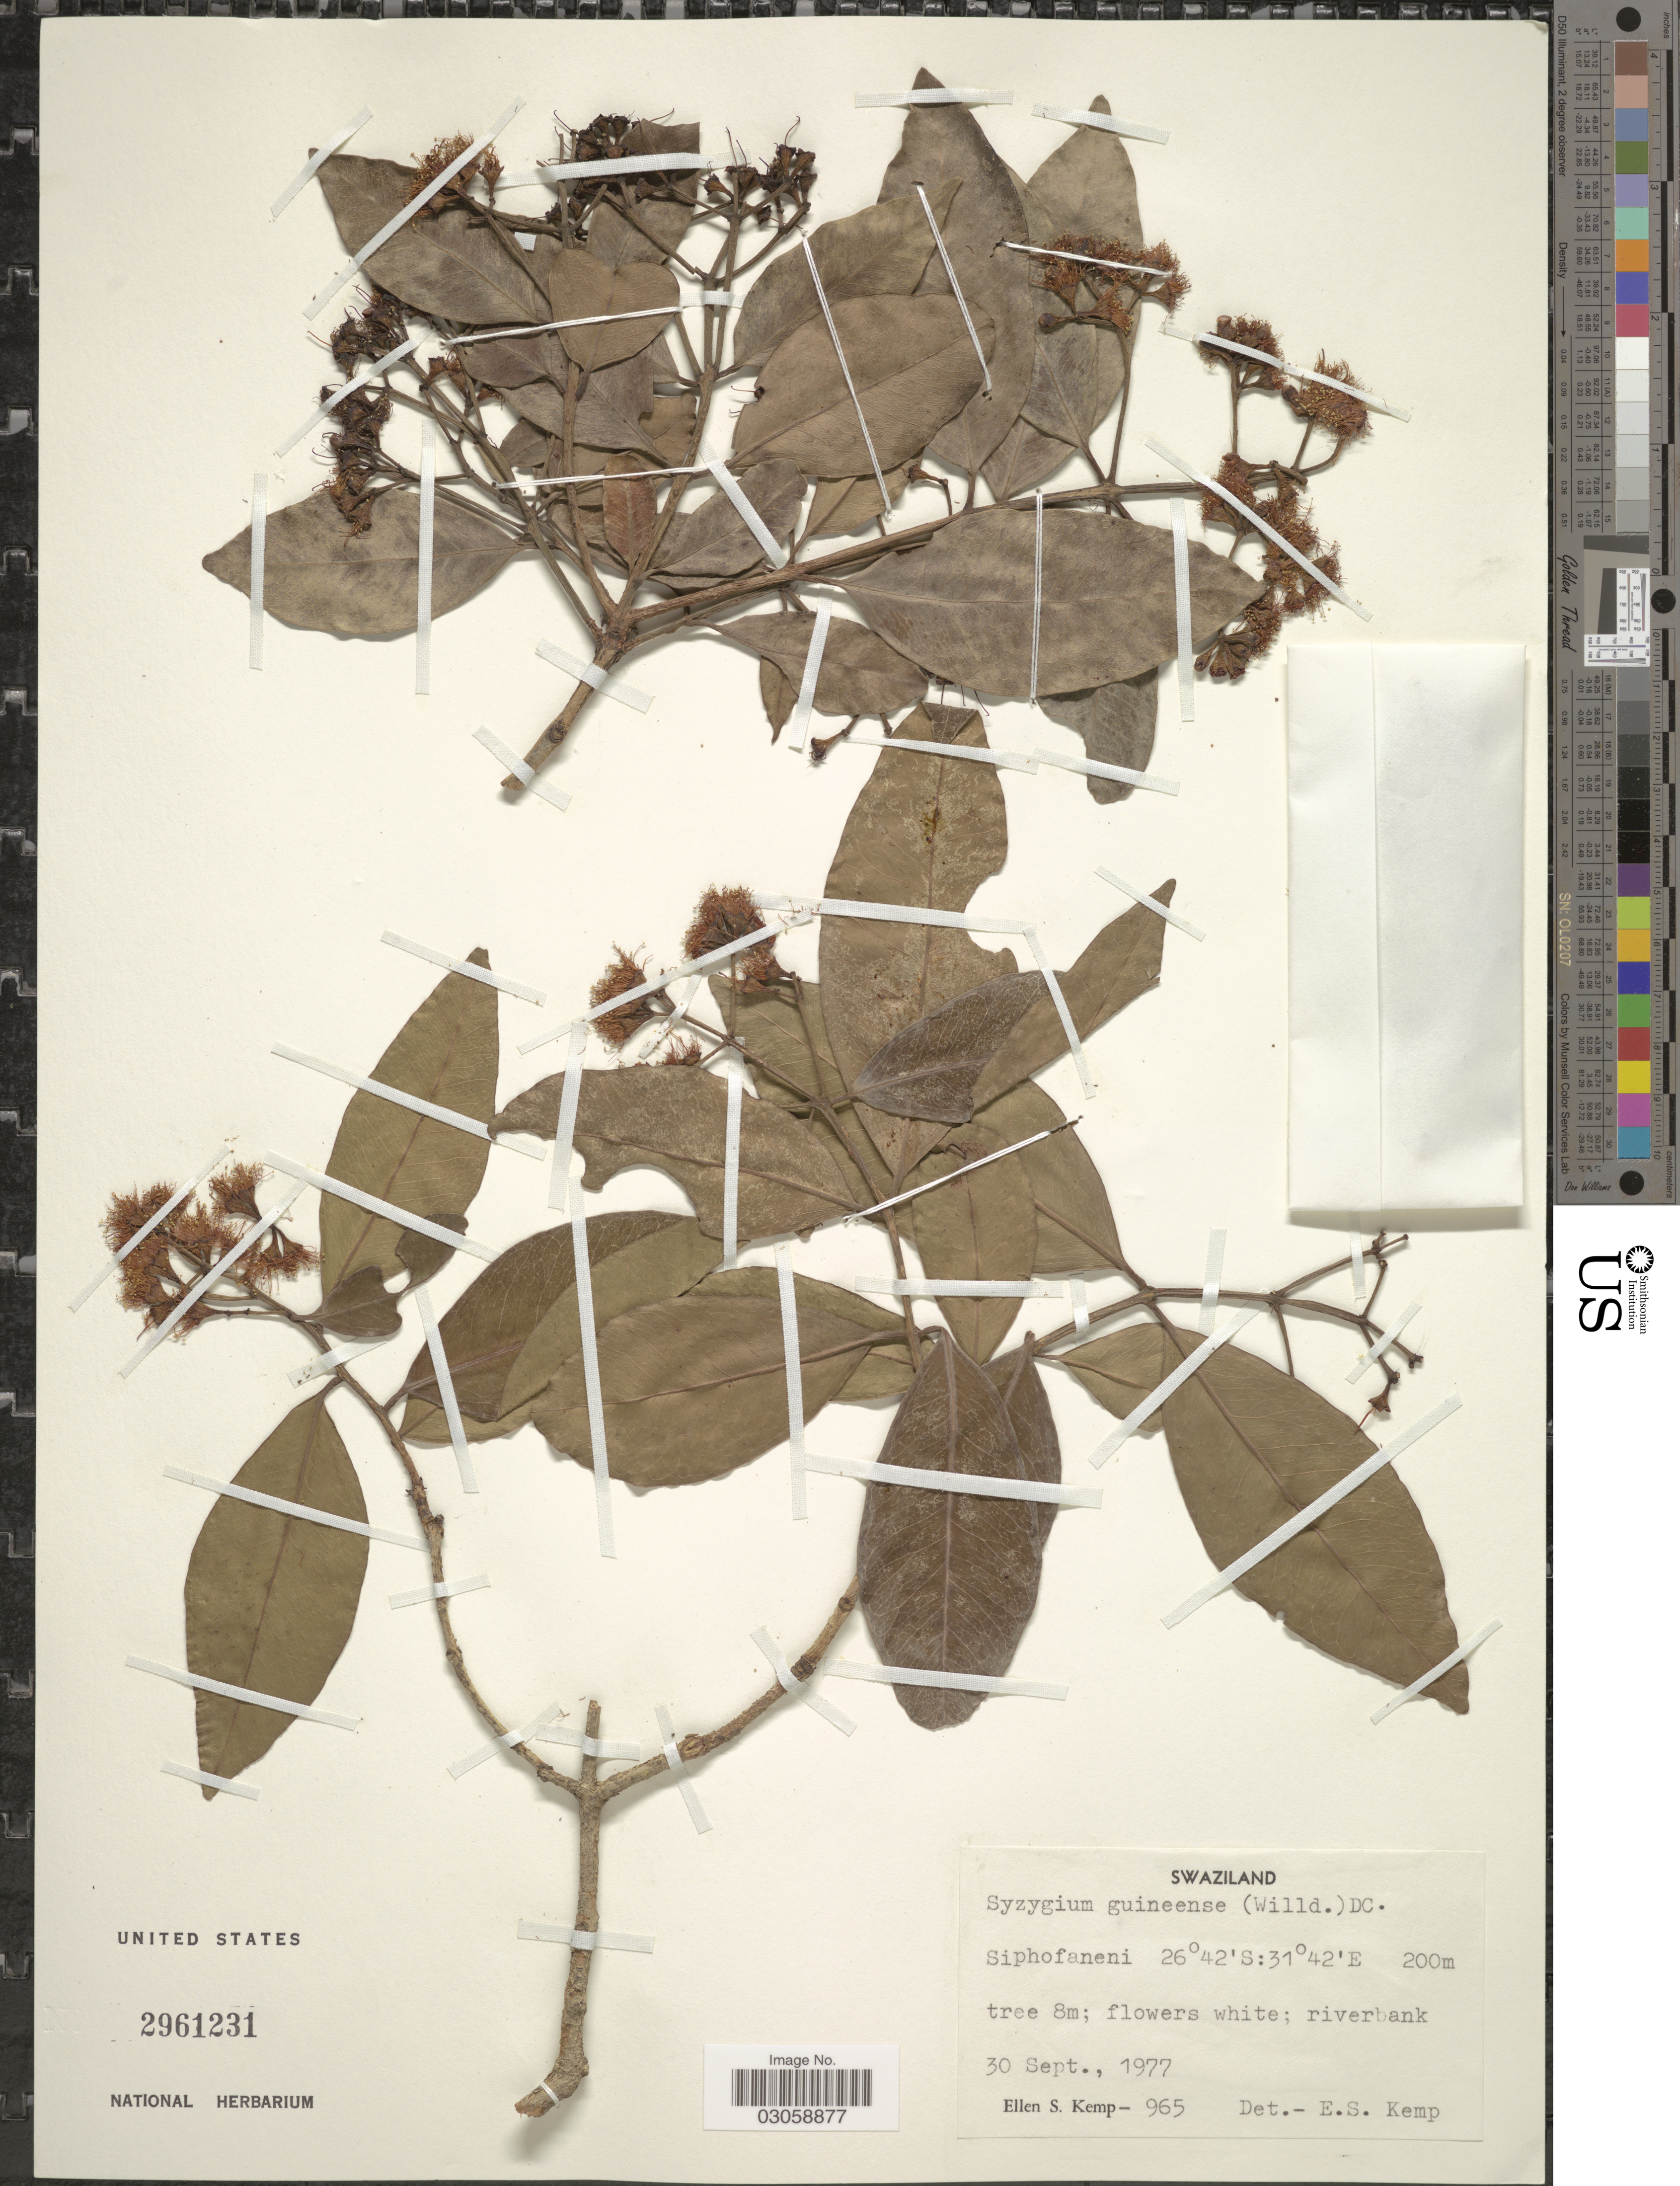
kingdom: Plantae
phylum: Tracheophyta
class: Magnoliopsida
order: Myrtales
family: Myrtaceae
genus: Syzygium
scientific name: Syzygium guineense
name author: (Willd.) DC.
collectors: E. S. Kemp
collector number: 965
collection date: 1977-09-30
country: Eswatini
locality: Siphofaneni.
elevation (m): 200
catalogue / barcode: US 2961231